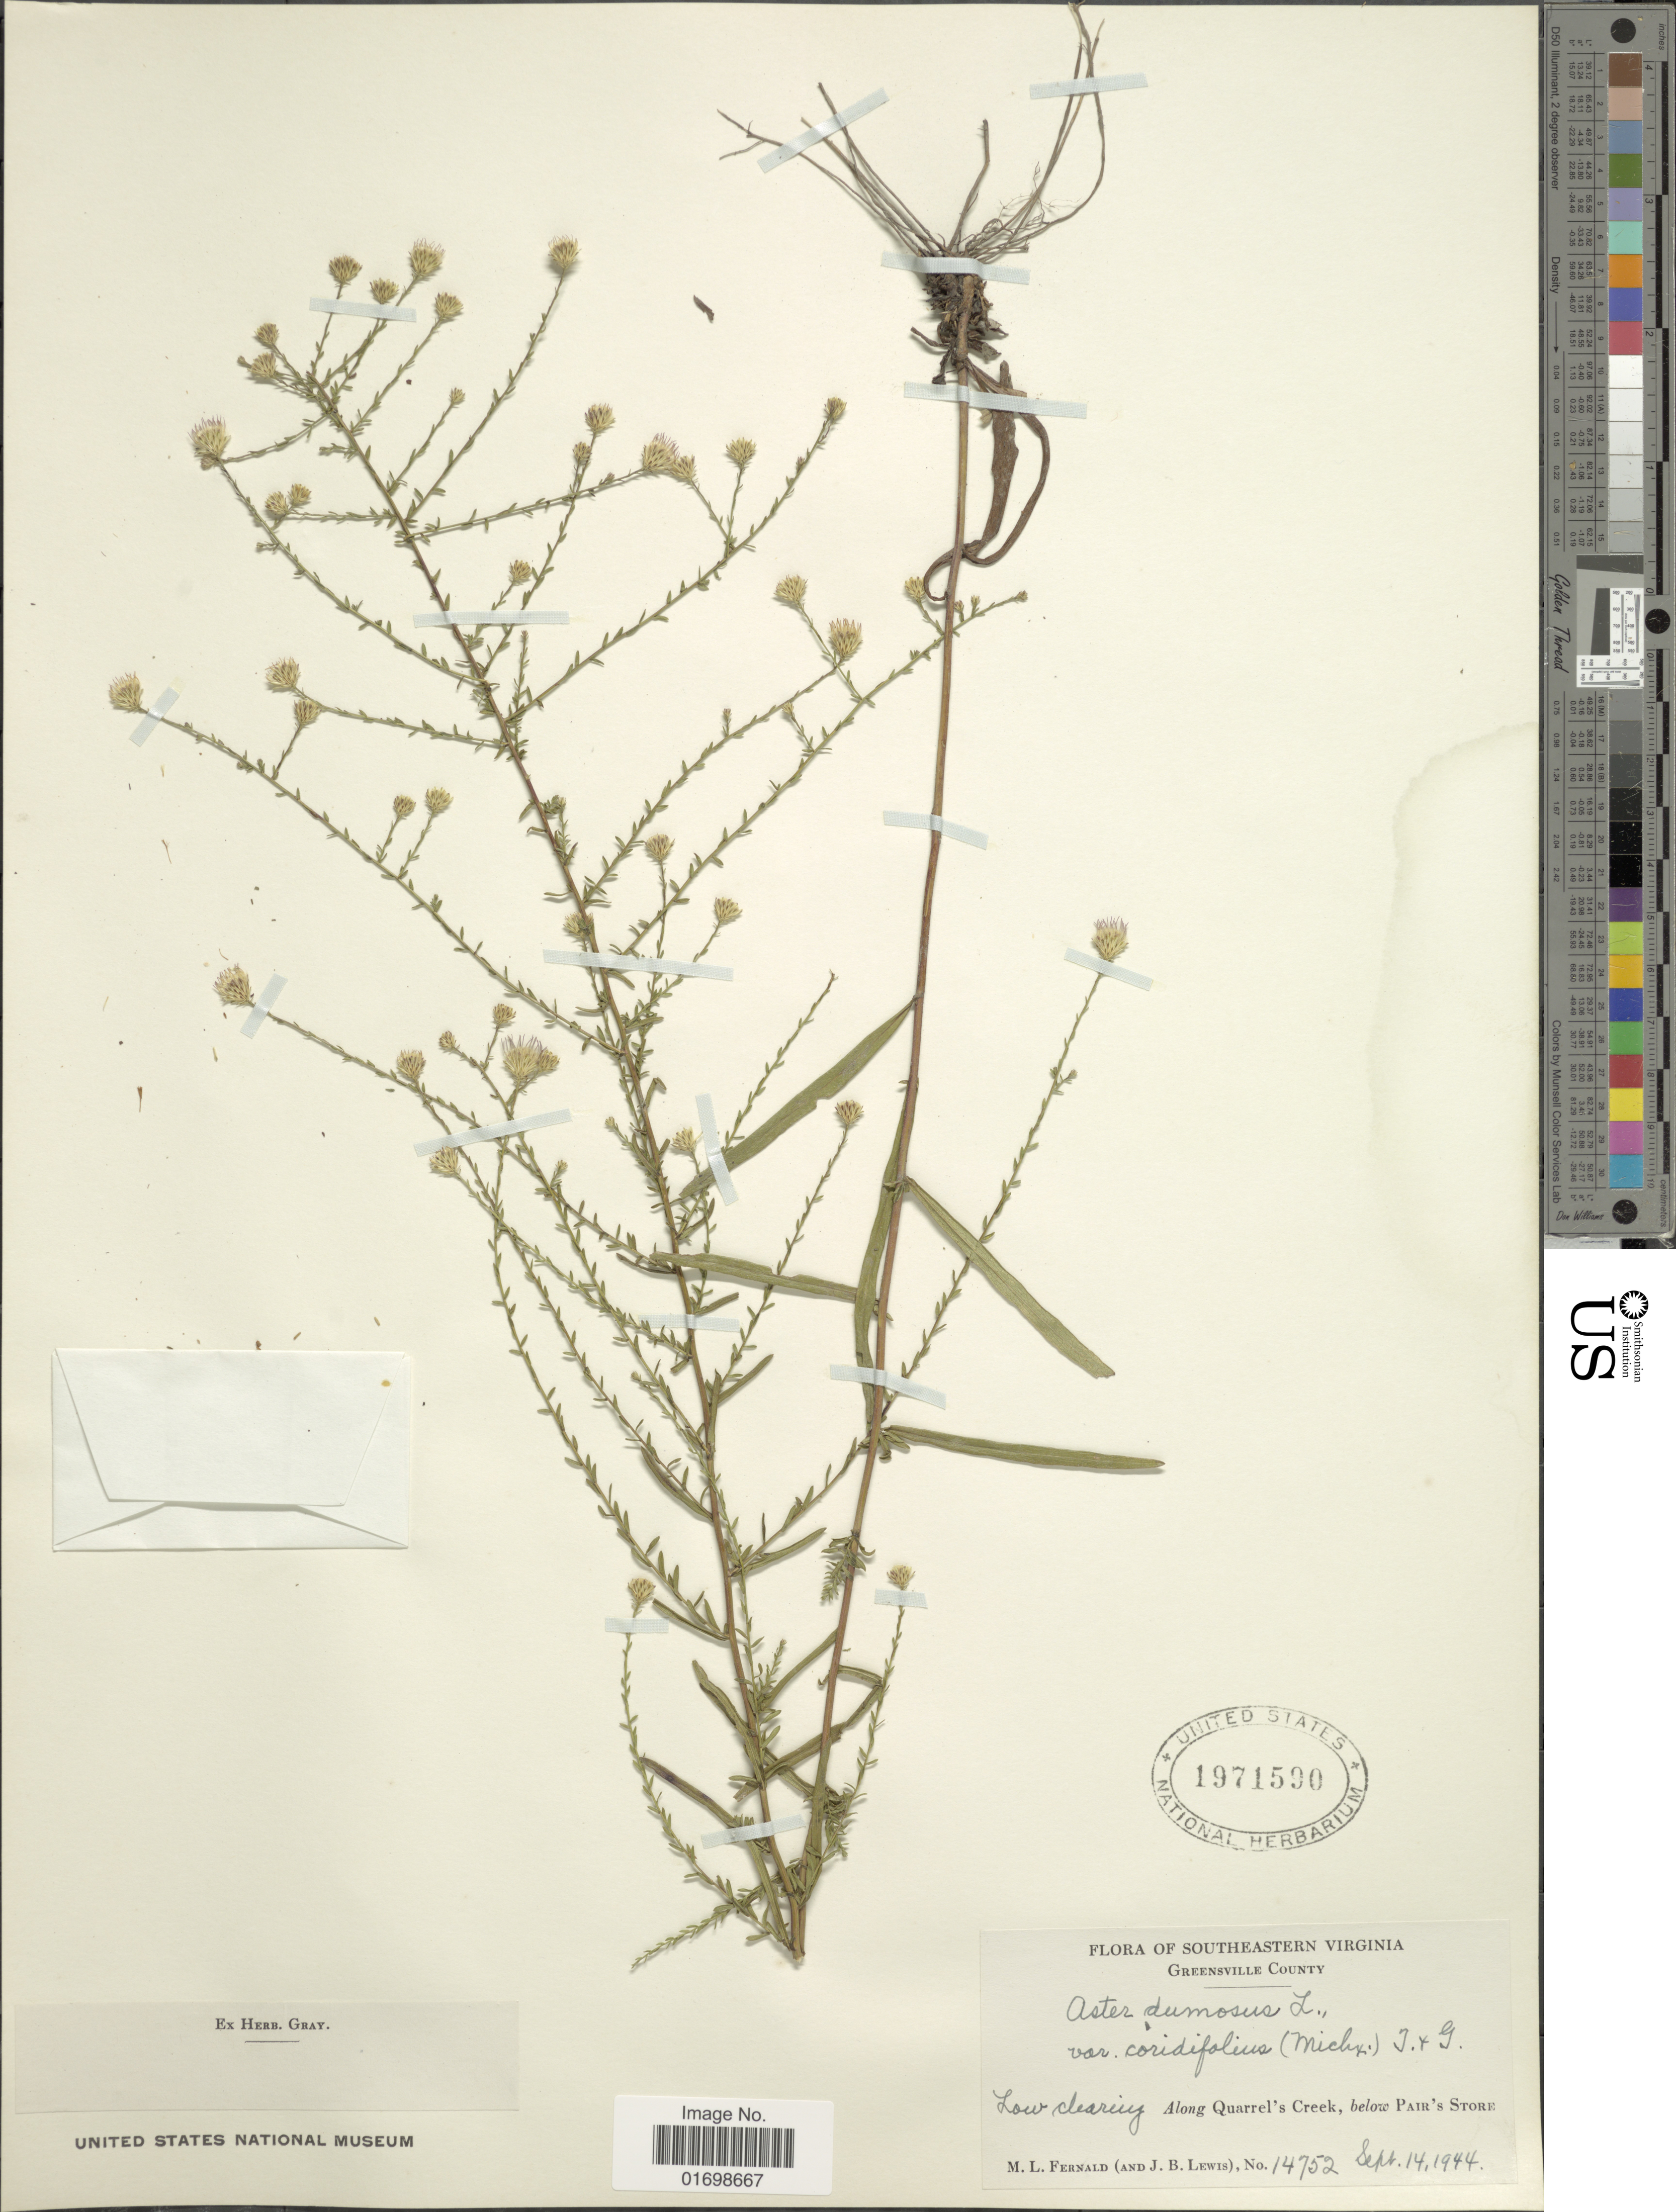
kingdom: Plantae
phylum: Tracheophyta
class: Magnoliopsida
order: Asterales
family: Asteraceae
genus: Symphyotrichum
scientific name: Symphyotrichum dumosum var. coridifolium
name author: (Michx.) Semple et al.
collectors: M. L. Fernald & J. B. Lewis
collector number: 14752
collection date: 1944-09-14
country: United States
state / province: Virginia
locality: Southeastern Virginis. Along Quarrels' Creek below Pair's Store.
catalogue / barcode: US 1971590